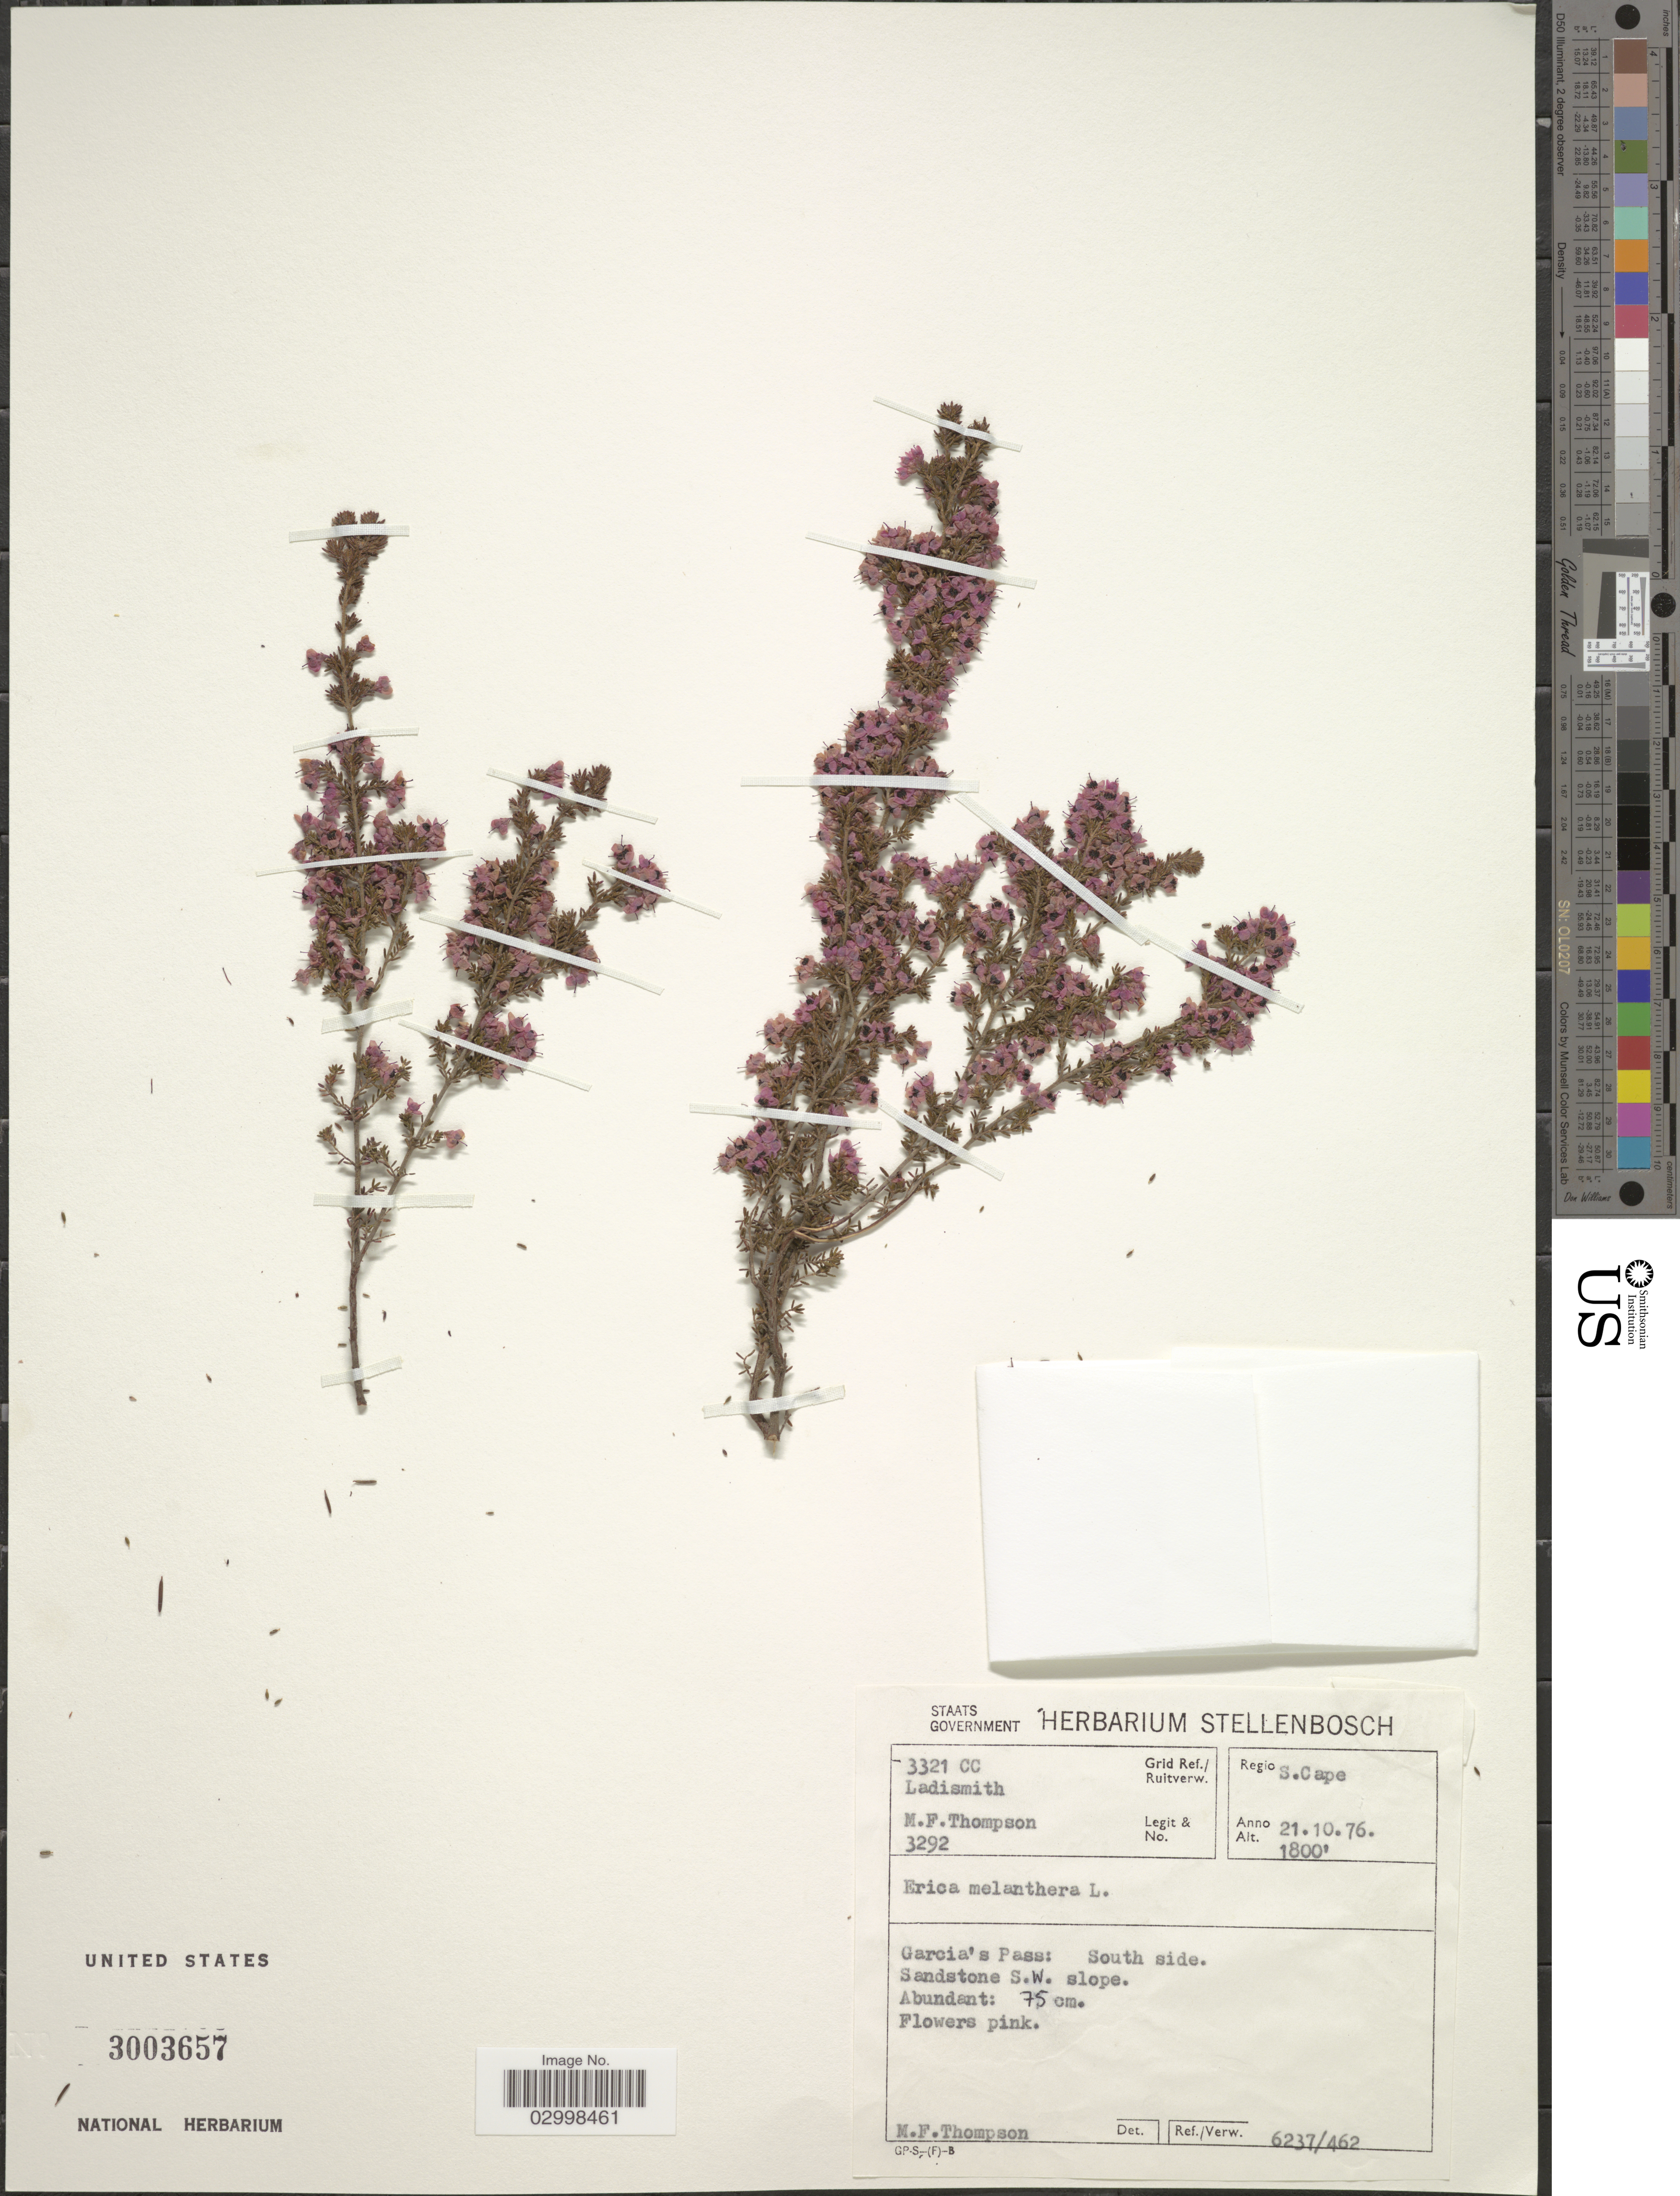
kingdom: Plantae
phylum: Tracheophyta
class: Magnoliopsida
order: Ericales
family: Ericaceae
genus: Erica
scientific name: Erica melanthera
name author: L.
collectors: M. F. Thompson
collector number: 3292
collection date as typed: Transcribed d/m/y: 21/10/76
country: South Africa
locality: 3321 CC Grid Ref./ Ladismith Ruitverw., Regio S. Cape. Garcia's Pass: South side. Sandstone S.W. slope.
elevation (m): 549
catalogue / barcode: US 3003657